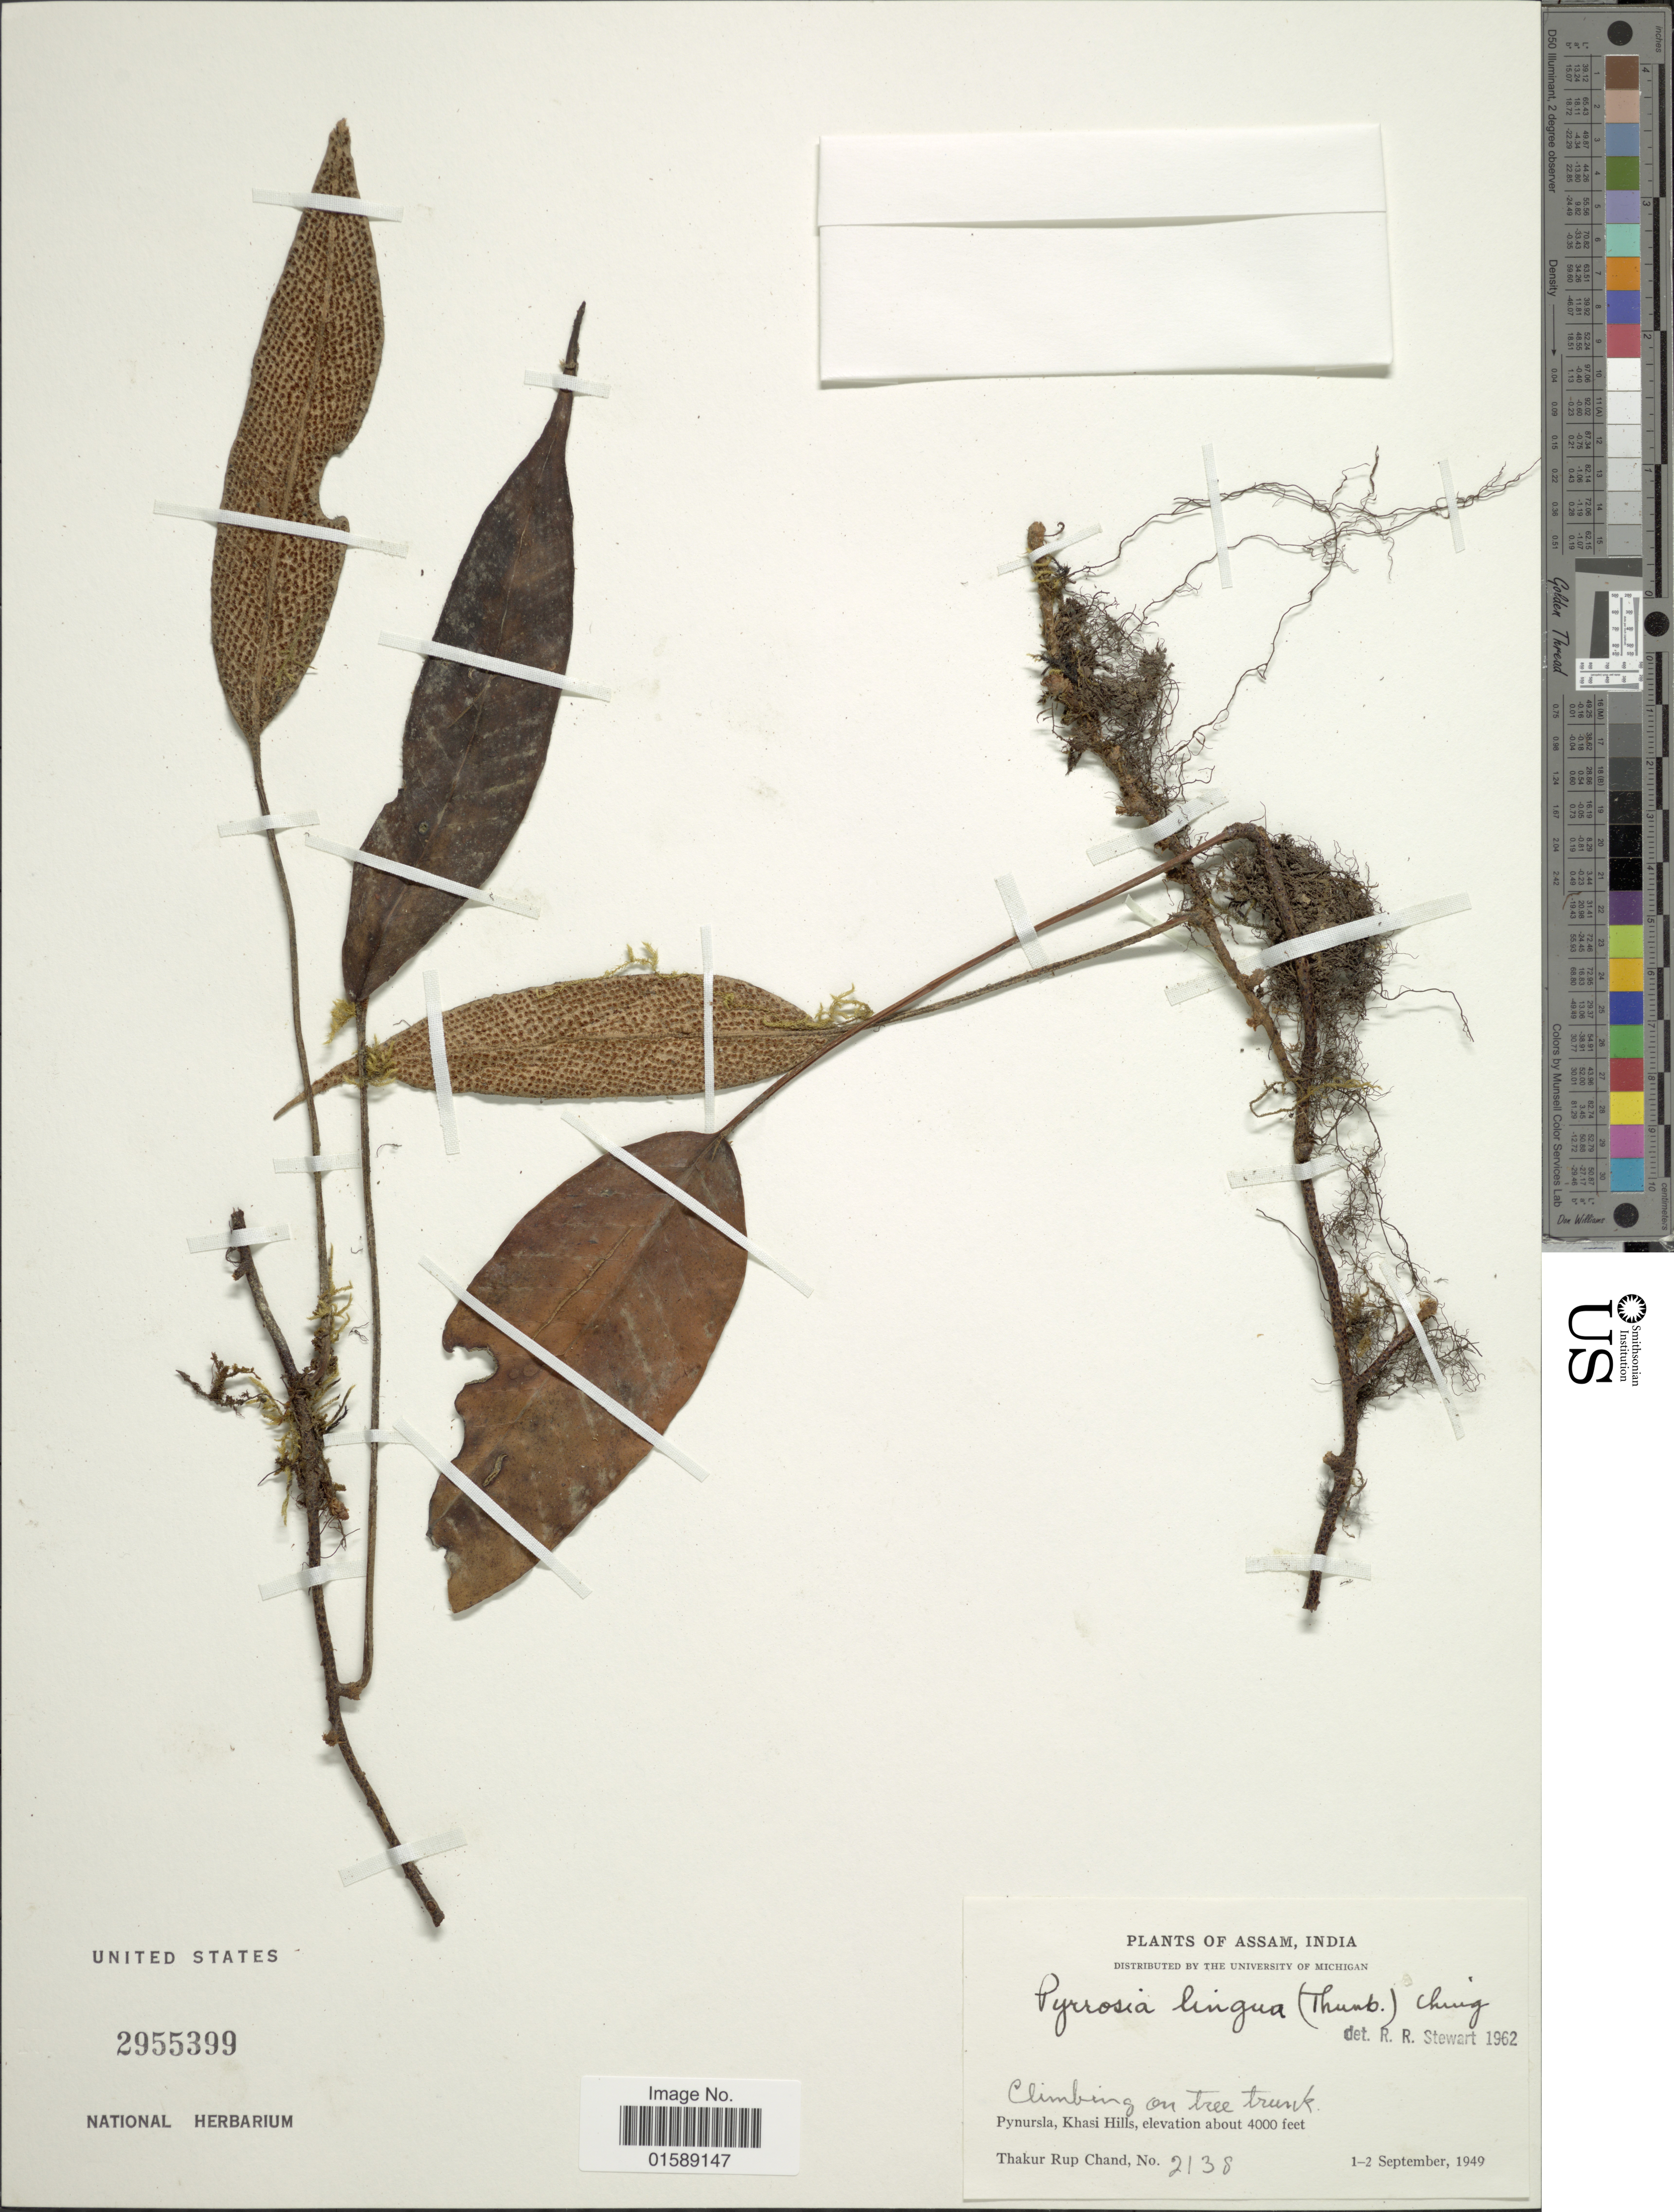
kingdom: Plantae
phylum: Tracheophyta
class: Polypodiopsida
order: Polypodiales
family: Polypodiaceae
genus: Pyrrosia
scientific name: Pyrrosia lingua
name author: (Thurb.) Farw.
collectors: T. R. Chand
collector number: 2138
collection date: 1949-09-01/1949-09-02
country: India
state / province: Meghalaya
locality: Pynursla, Khasi Hills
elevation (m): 1219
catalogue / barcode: US 2955399